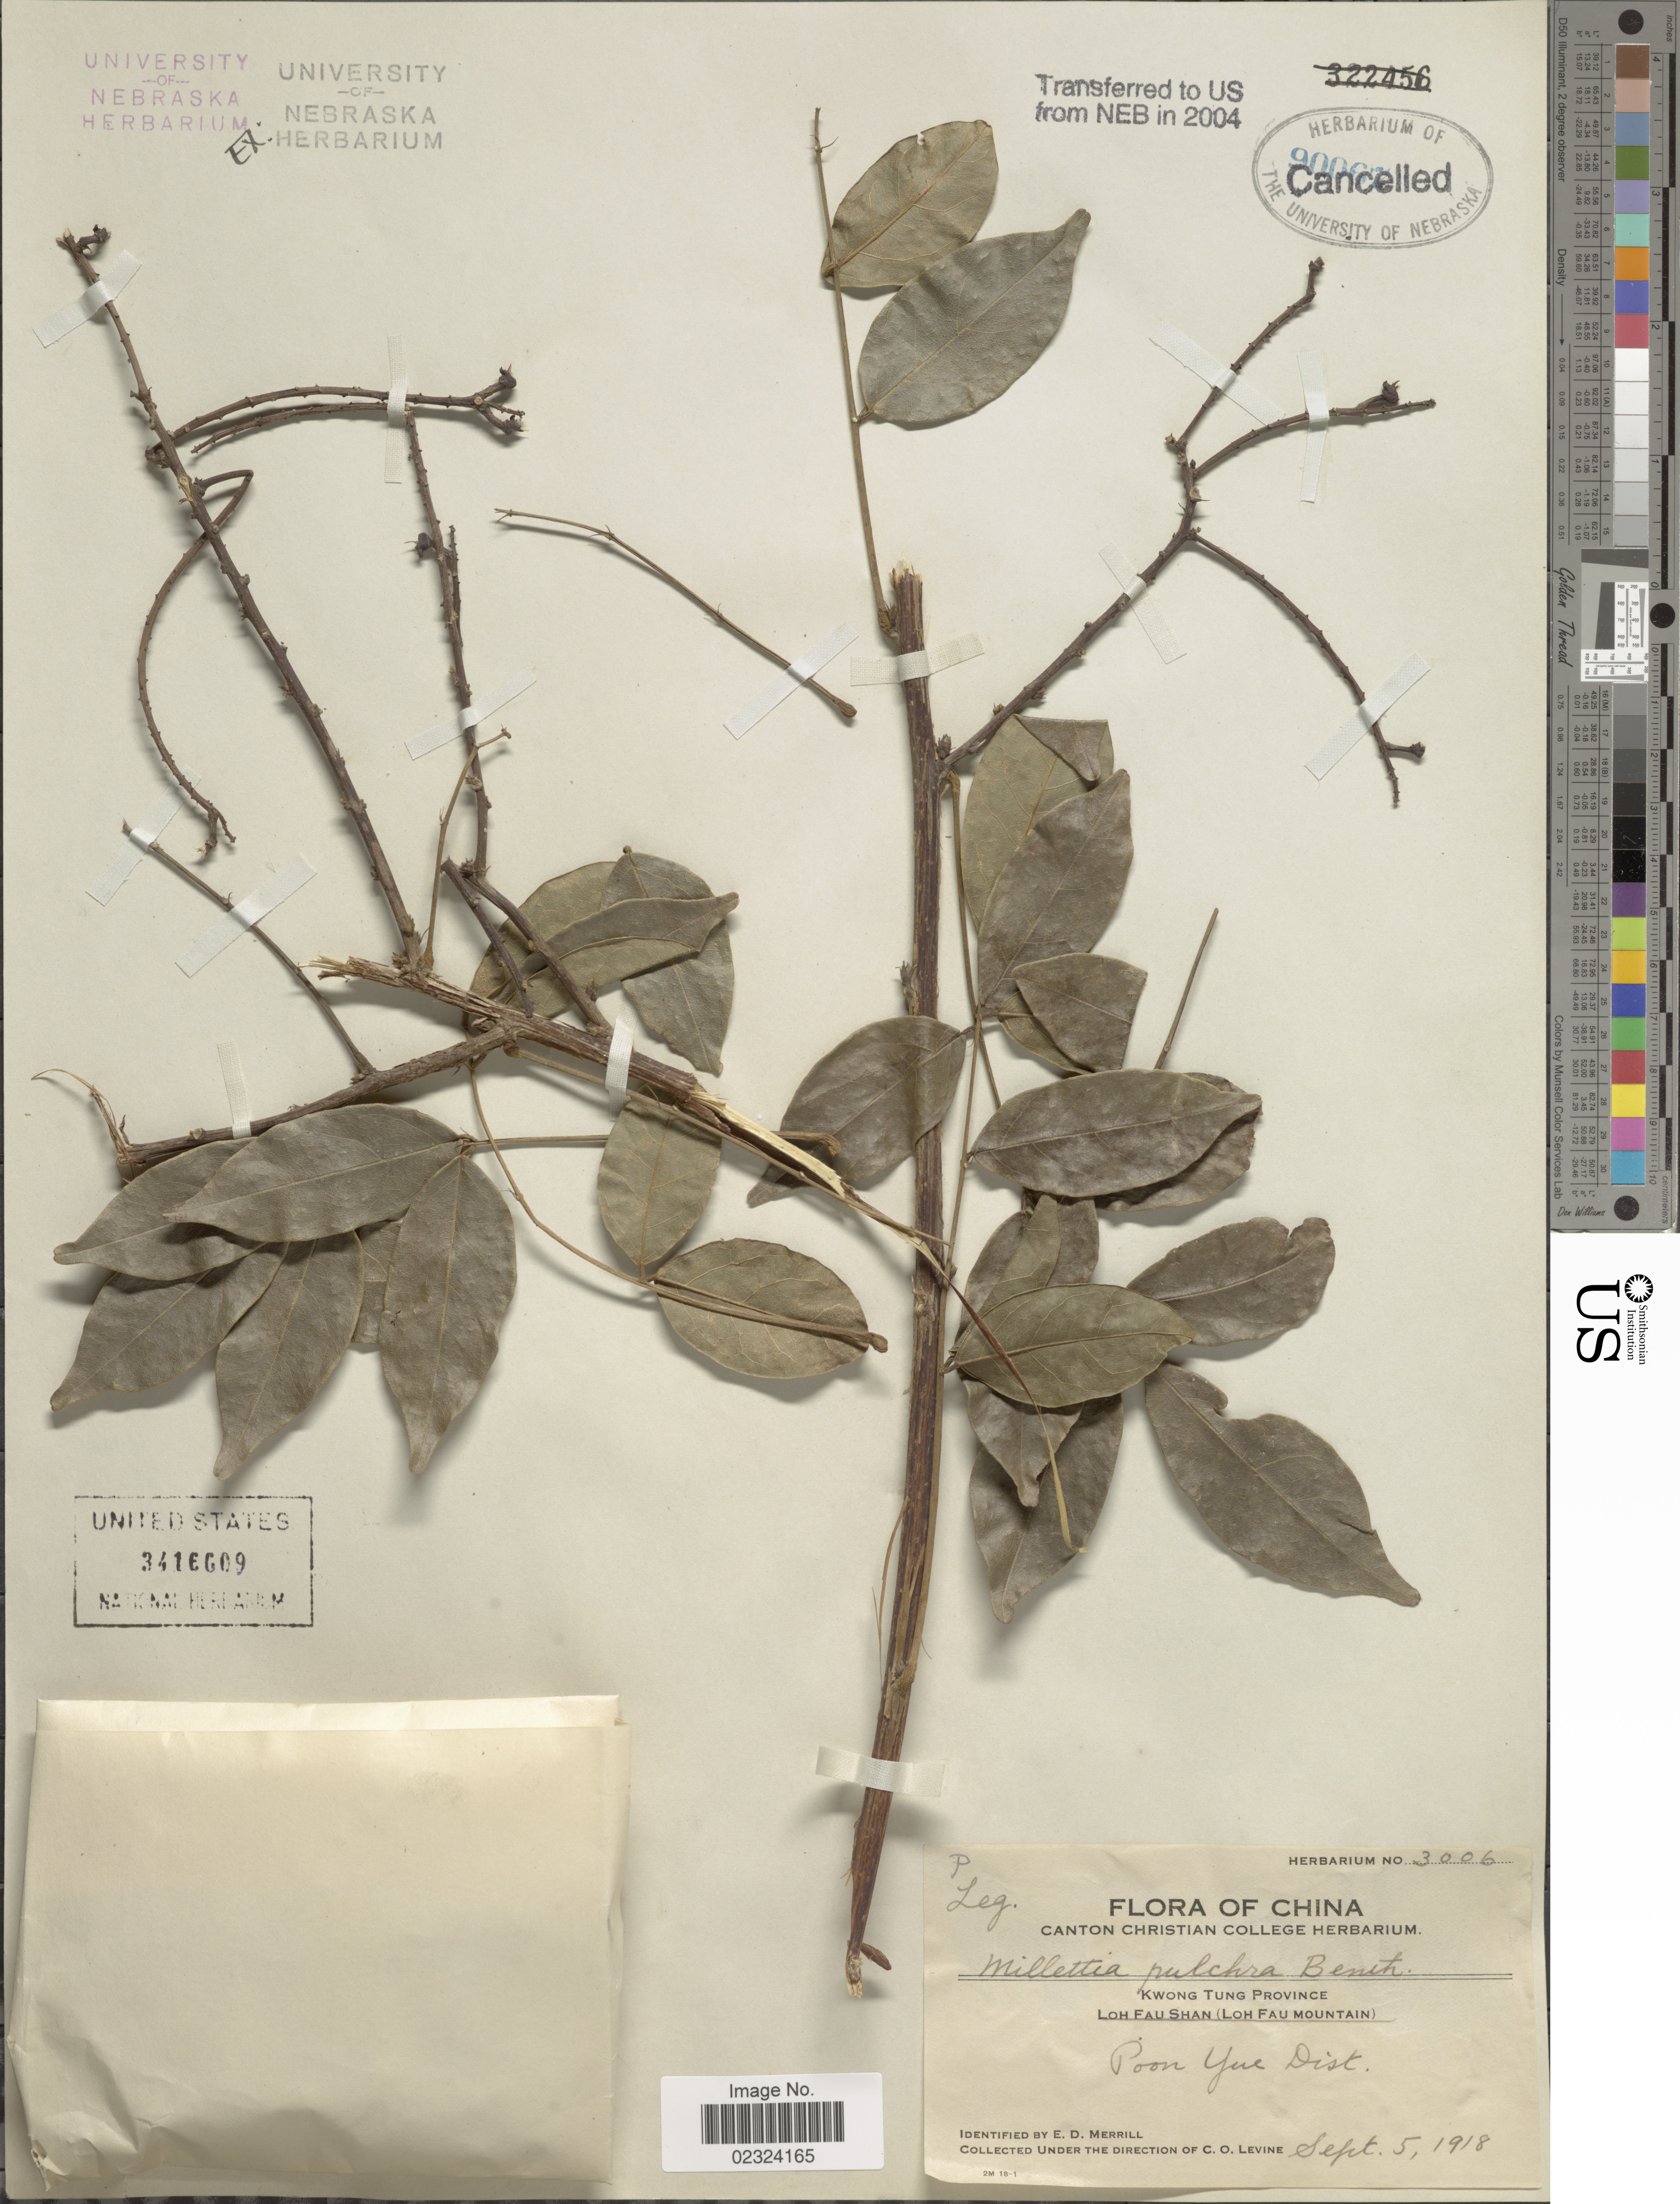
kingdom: Plantae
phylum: Tracheophyta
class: Magnoliopsida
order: Fabales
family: Fabaceae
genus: Millettia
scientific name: Millettia pulchra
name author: (Benth.) Kurz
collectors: C. O. Levine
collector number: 3006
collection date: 1918-09-05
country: China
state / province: Guangdong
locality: Kwon Tung Province. Loh Fau Shan (Loh Fau Mountain). Poon Yu Dist.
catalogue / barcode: US 3416609